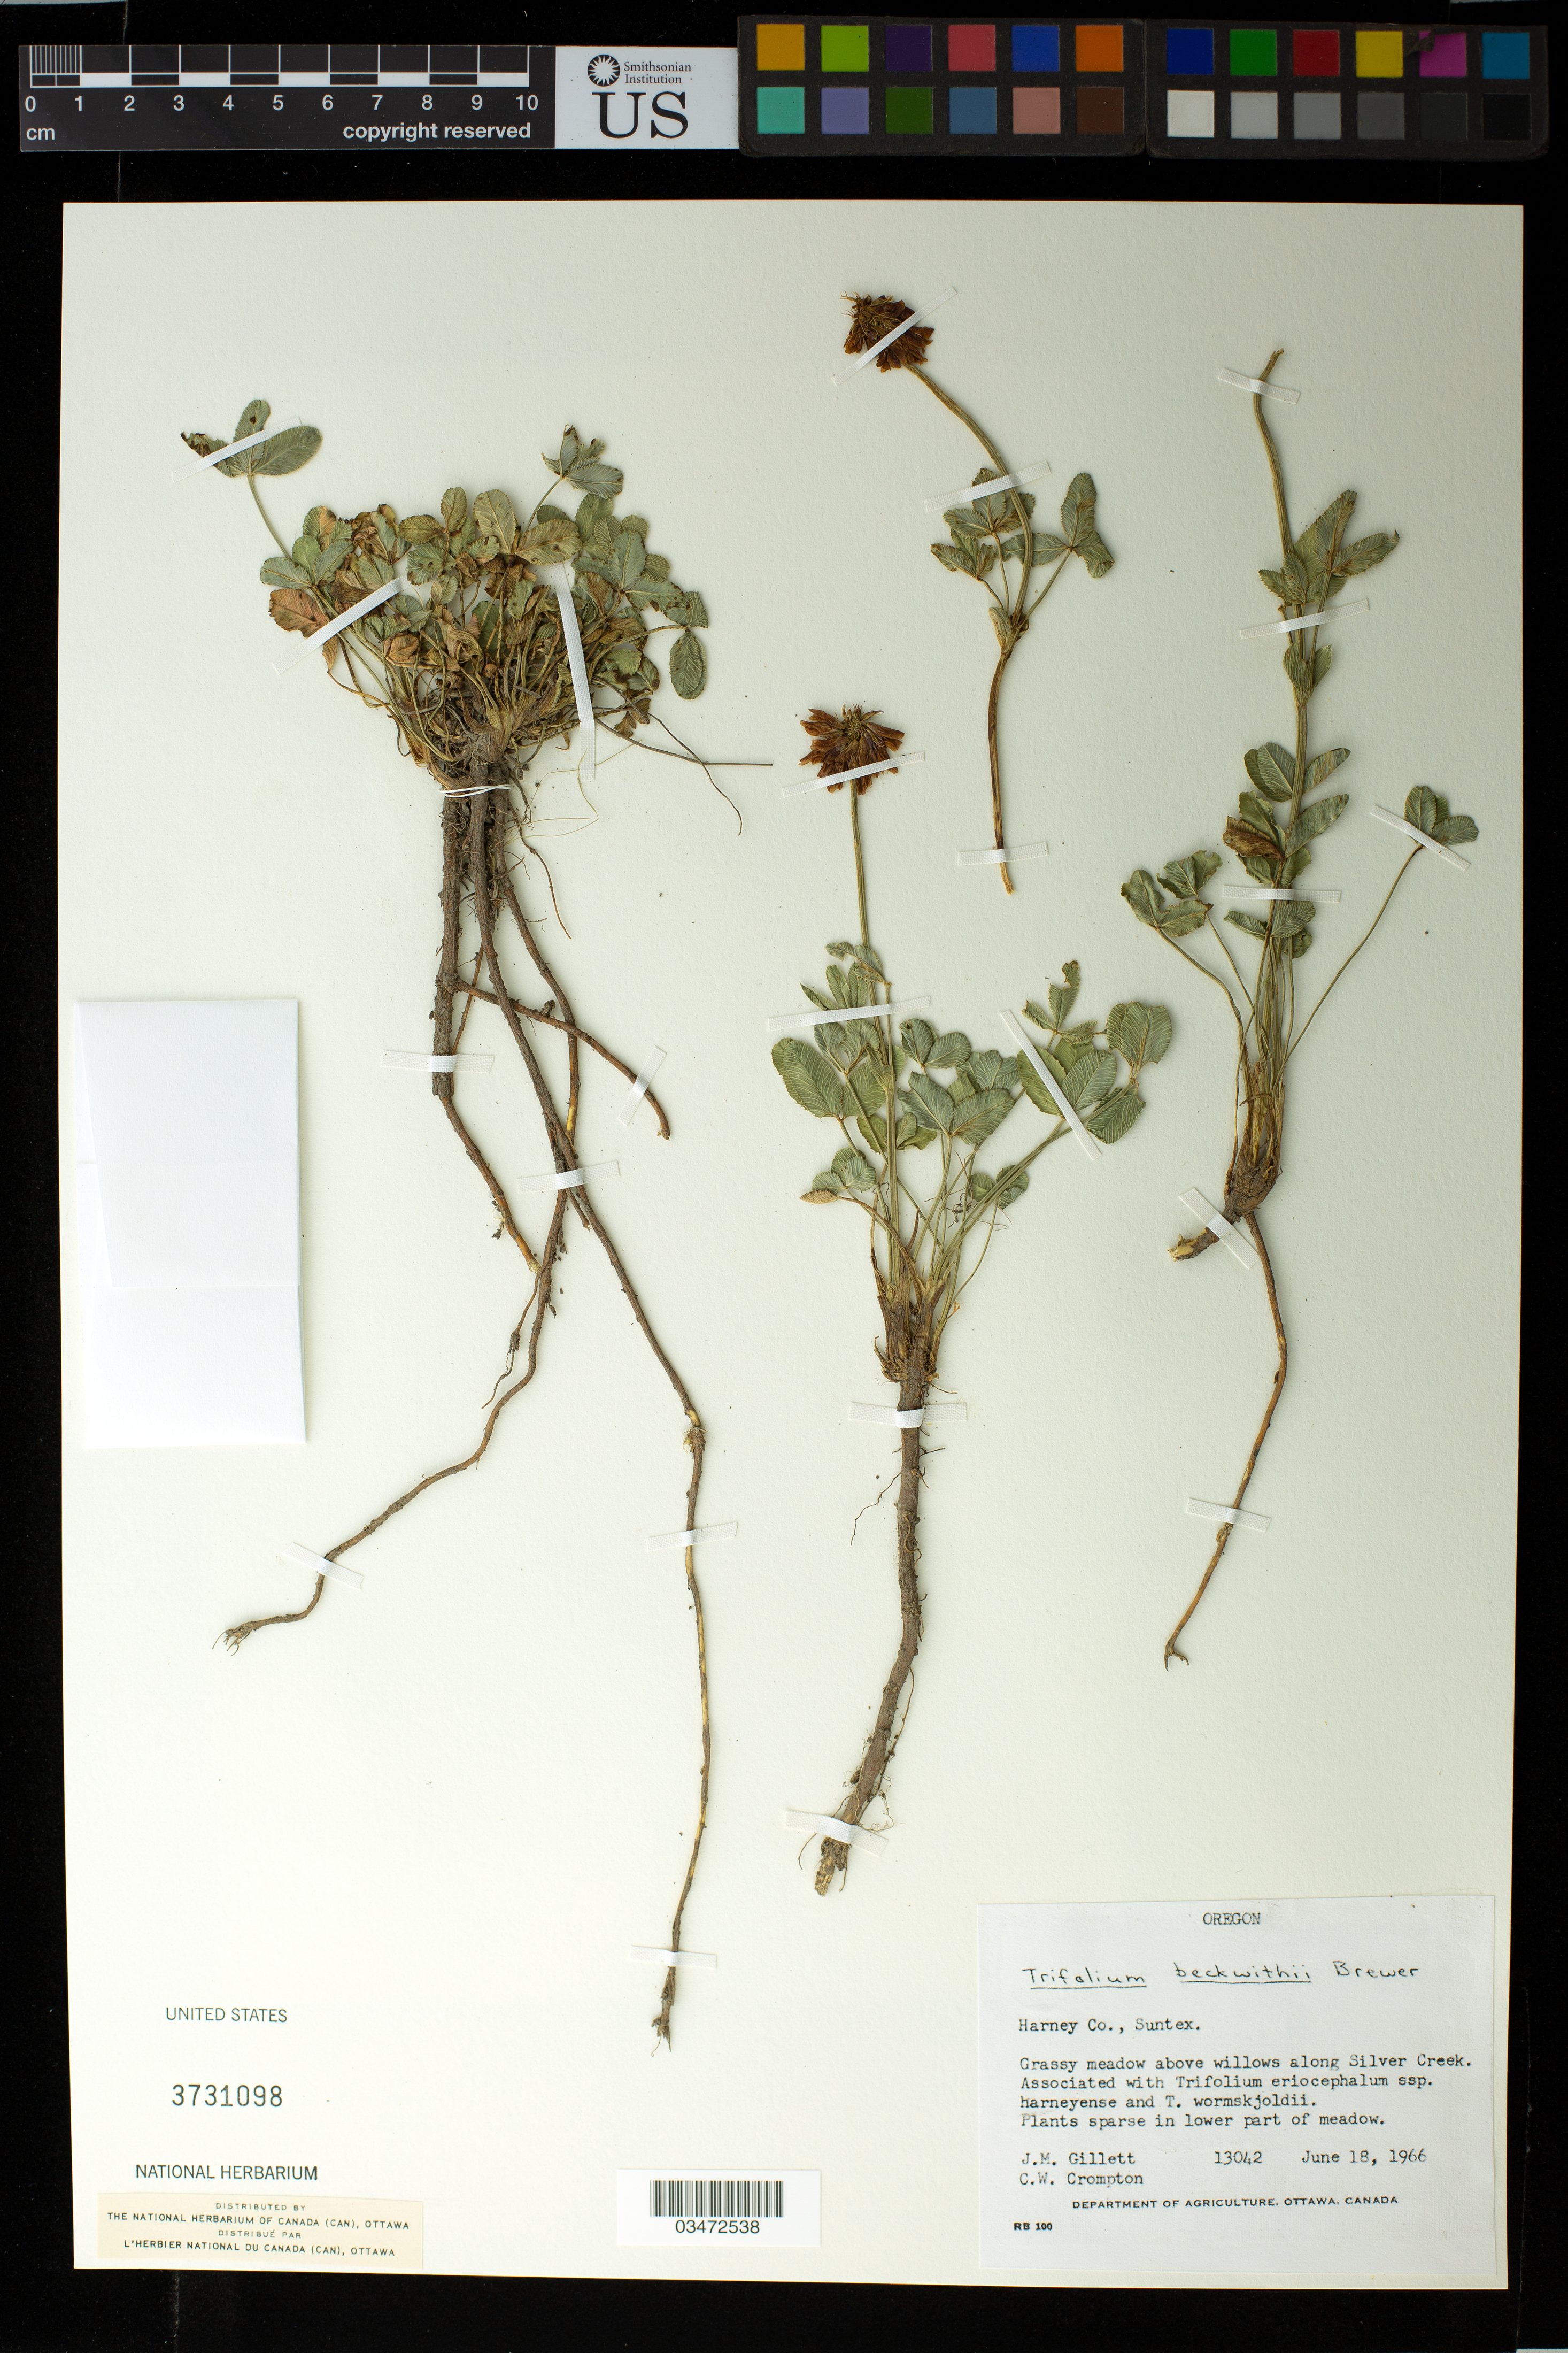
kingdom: Plantae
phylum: Tracheophyta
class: Magnoliopsida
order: Fabales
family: Fabaceae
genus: Trifolium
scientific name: Trifolium beckwithii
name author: W.H. Brewer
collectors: J. Gillett & C. W. Crompton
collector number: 13042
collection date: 1966-06-18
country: United States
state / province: Oregon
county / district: Harney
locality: Harney Co., Suntex. Grassy meadow above willows along Silver Creek.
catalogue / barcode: US 3731098